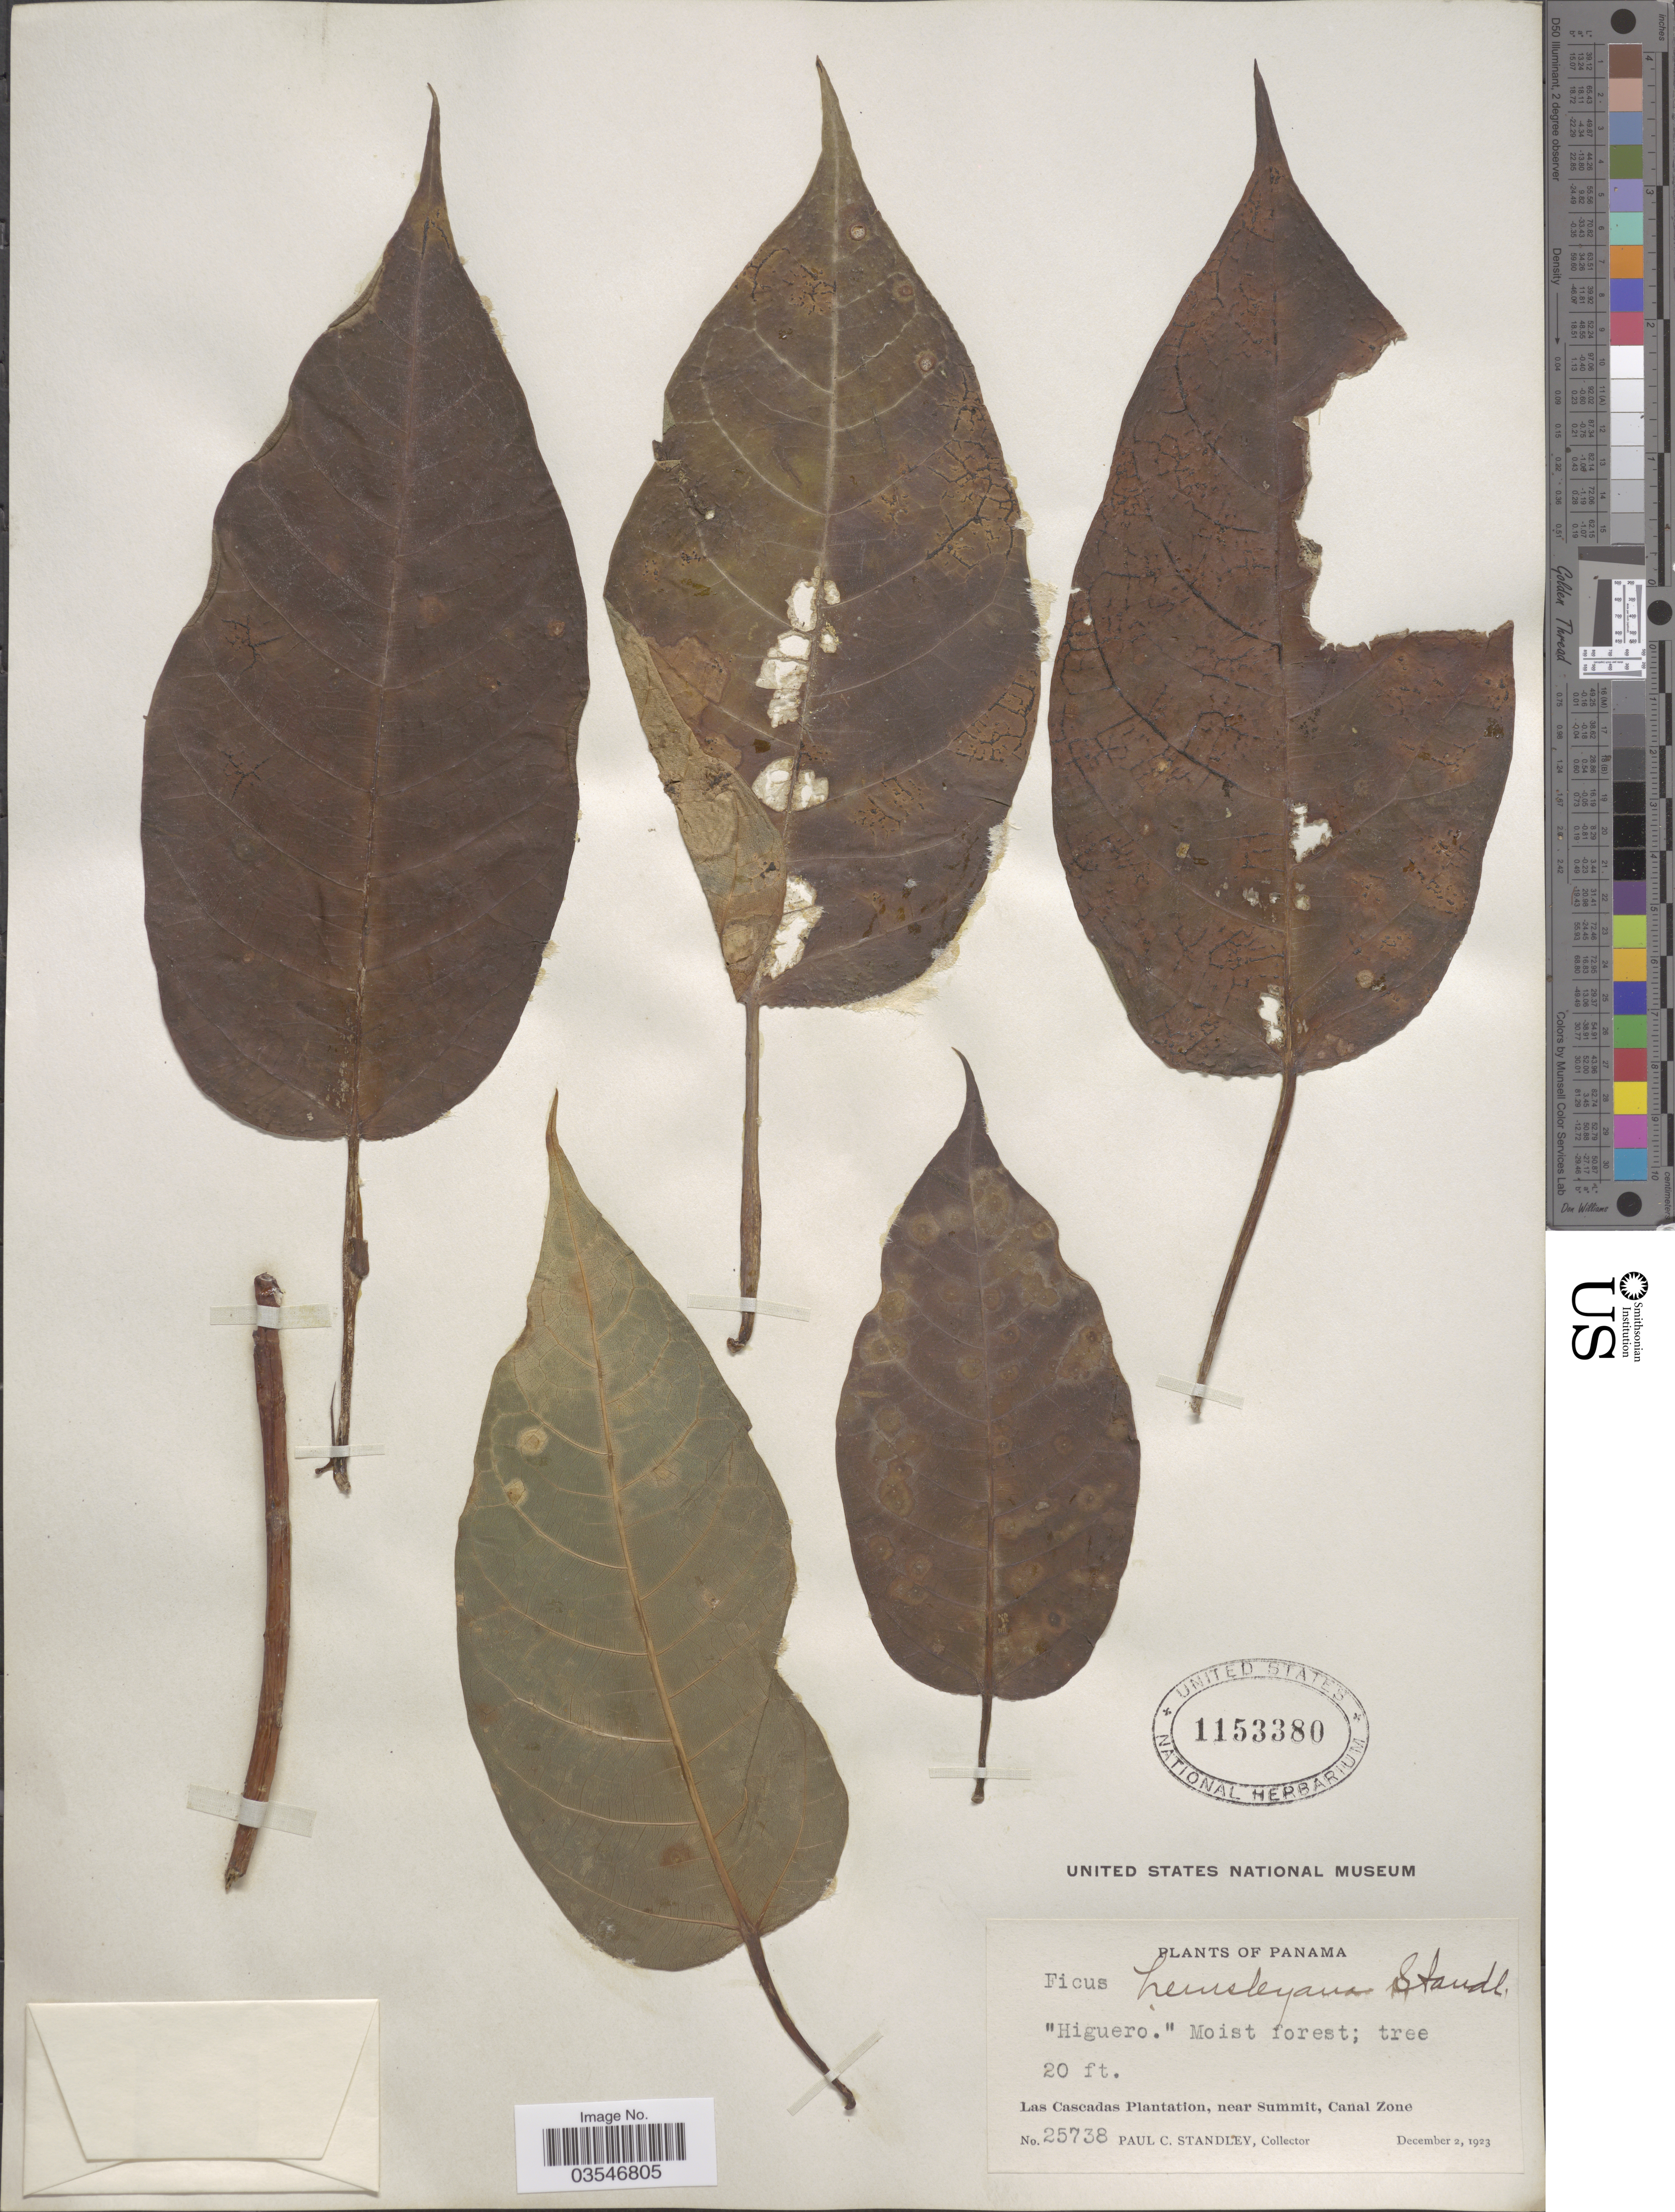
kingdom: Plantae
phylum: Tracheophyta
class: Magnoliopsida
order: Rosales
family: Moraceae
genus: Ficus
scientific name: Ficus hemsleyana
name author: King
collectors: P. C. Standley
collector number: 25738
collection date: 1923-12-02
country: Panama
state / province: Colón / Panamá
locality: Las Cascadas Plantation, near Summit, Canal Zone.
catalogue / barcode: US 1153380